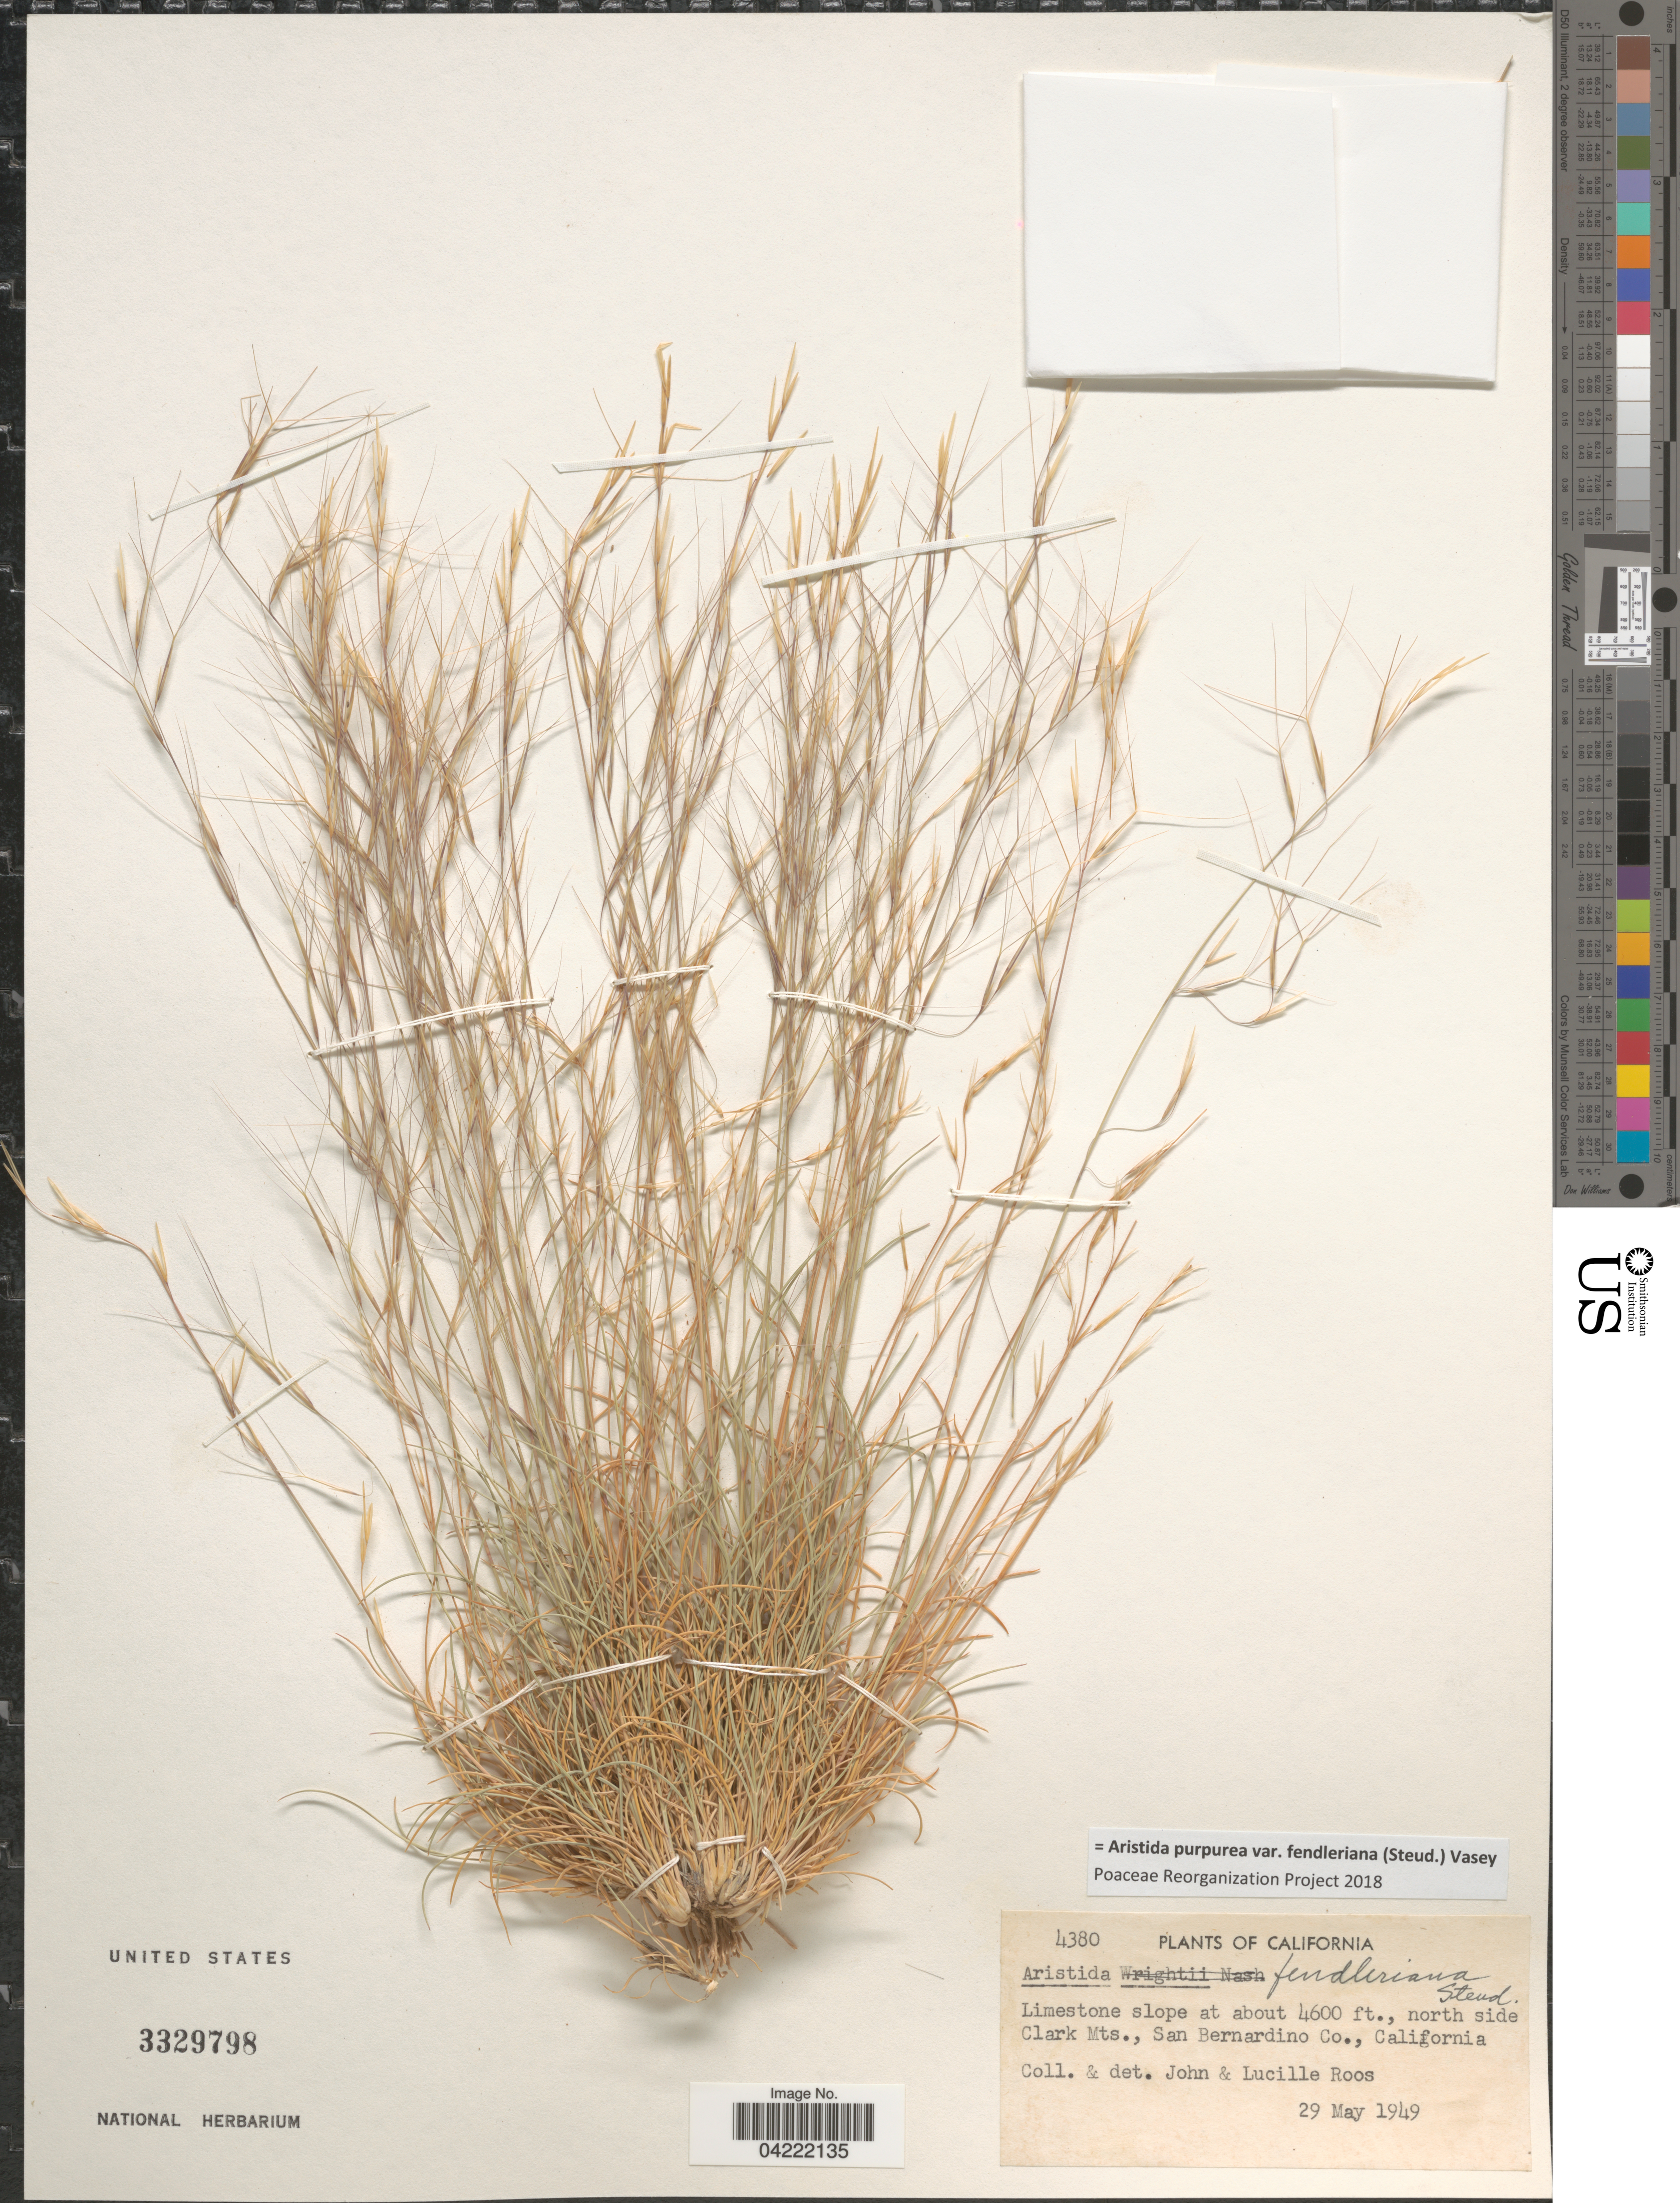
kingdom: Plantae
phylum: Tracheophyta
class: Liliopsida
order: Poales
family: Poaceae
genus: Aristida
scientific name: Aristida purpurea var. fendleriana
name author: (Steud.) Vasey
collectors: J. C. Roos & L. Roos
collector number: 4380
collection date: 1949-05-29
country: United States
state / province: California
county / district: San Bernardino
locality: Limestone slope, north side Clark Mts, San Bernardino Co.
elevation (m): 1402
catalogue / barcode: US 3329798